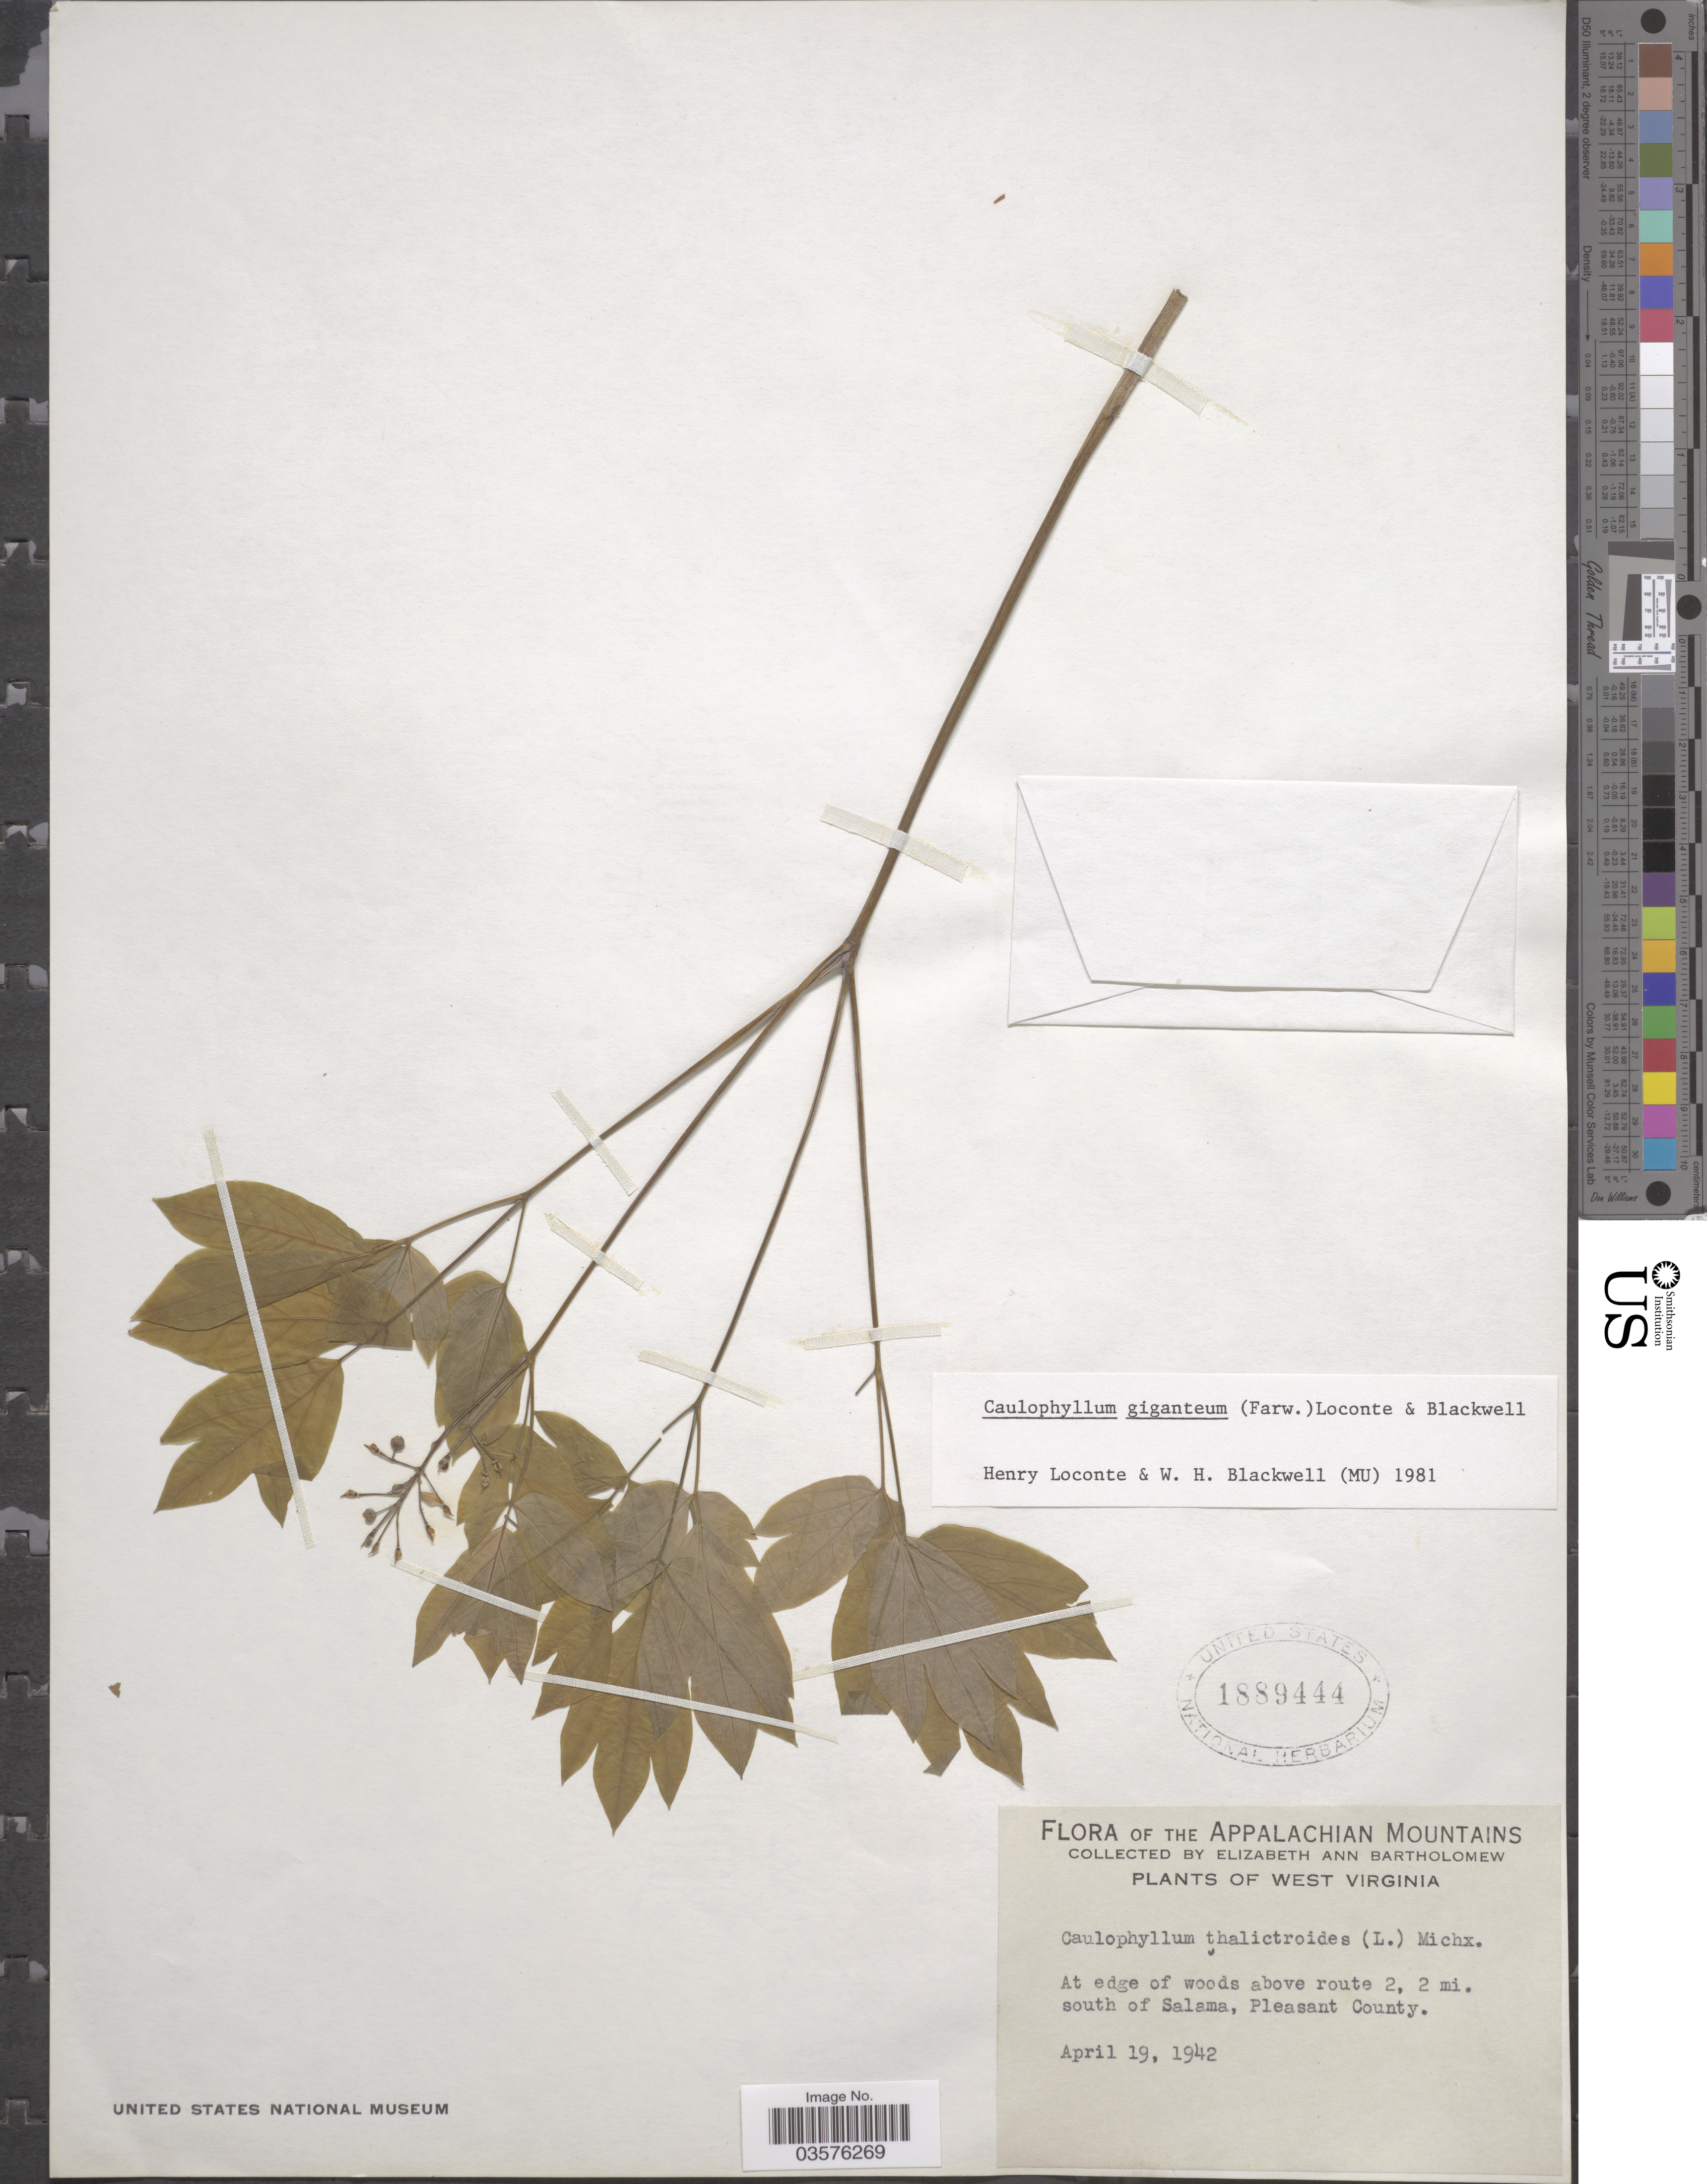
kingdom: Plantae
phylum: Tracheophyta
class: Magnoliopsida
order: Ranunculales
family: Berberidaceae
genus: Caulophyllum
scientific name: Caulophyllum giganteum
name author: (Farw.) Loconte & W.H. Blackw.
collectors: E. Bartholomew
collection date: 1942-04-19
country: United States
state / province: West Virginia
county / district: Pleasants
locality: The Appalachian Mountains. At edge of woods above route 2, 2 mi. south of Salama, Pleasant County.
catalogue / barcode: US 1889444